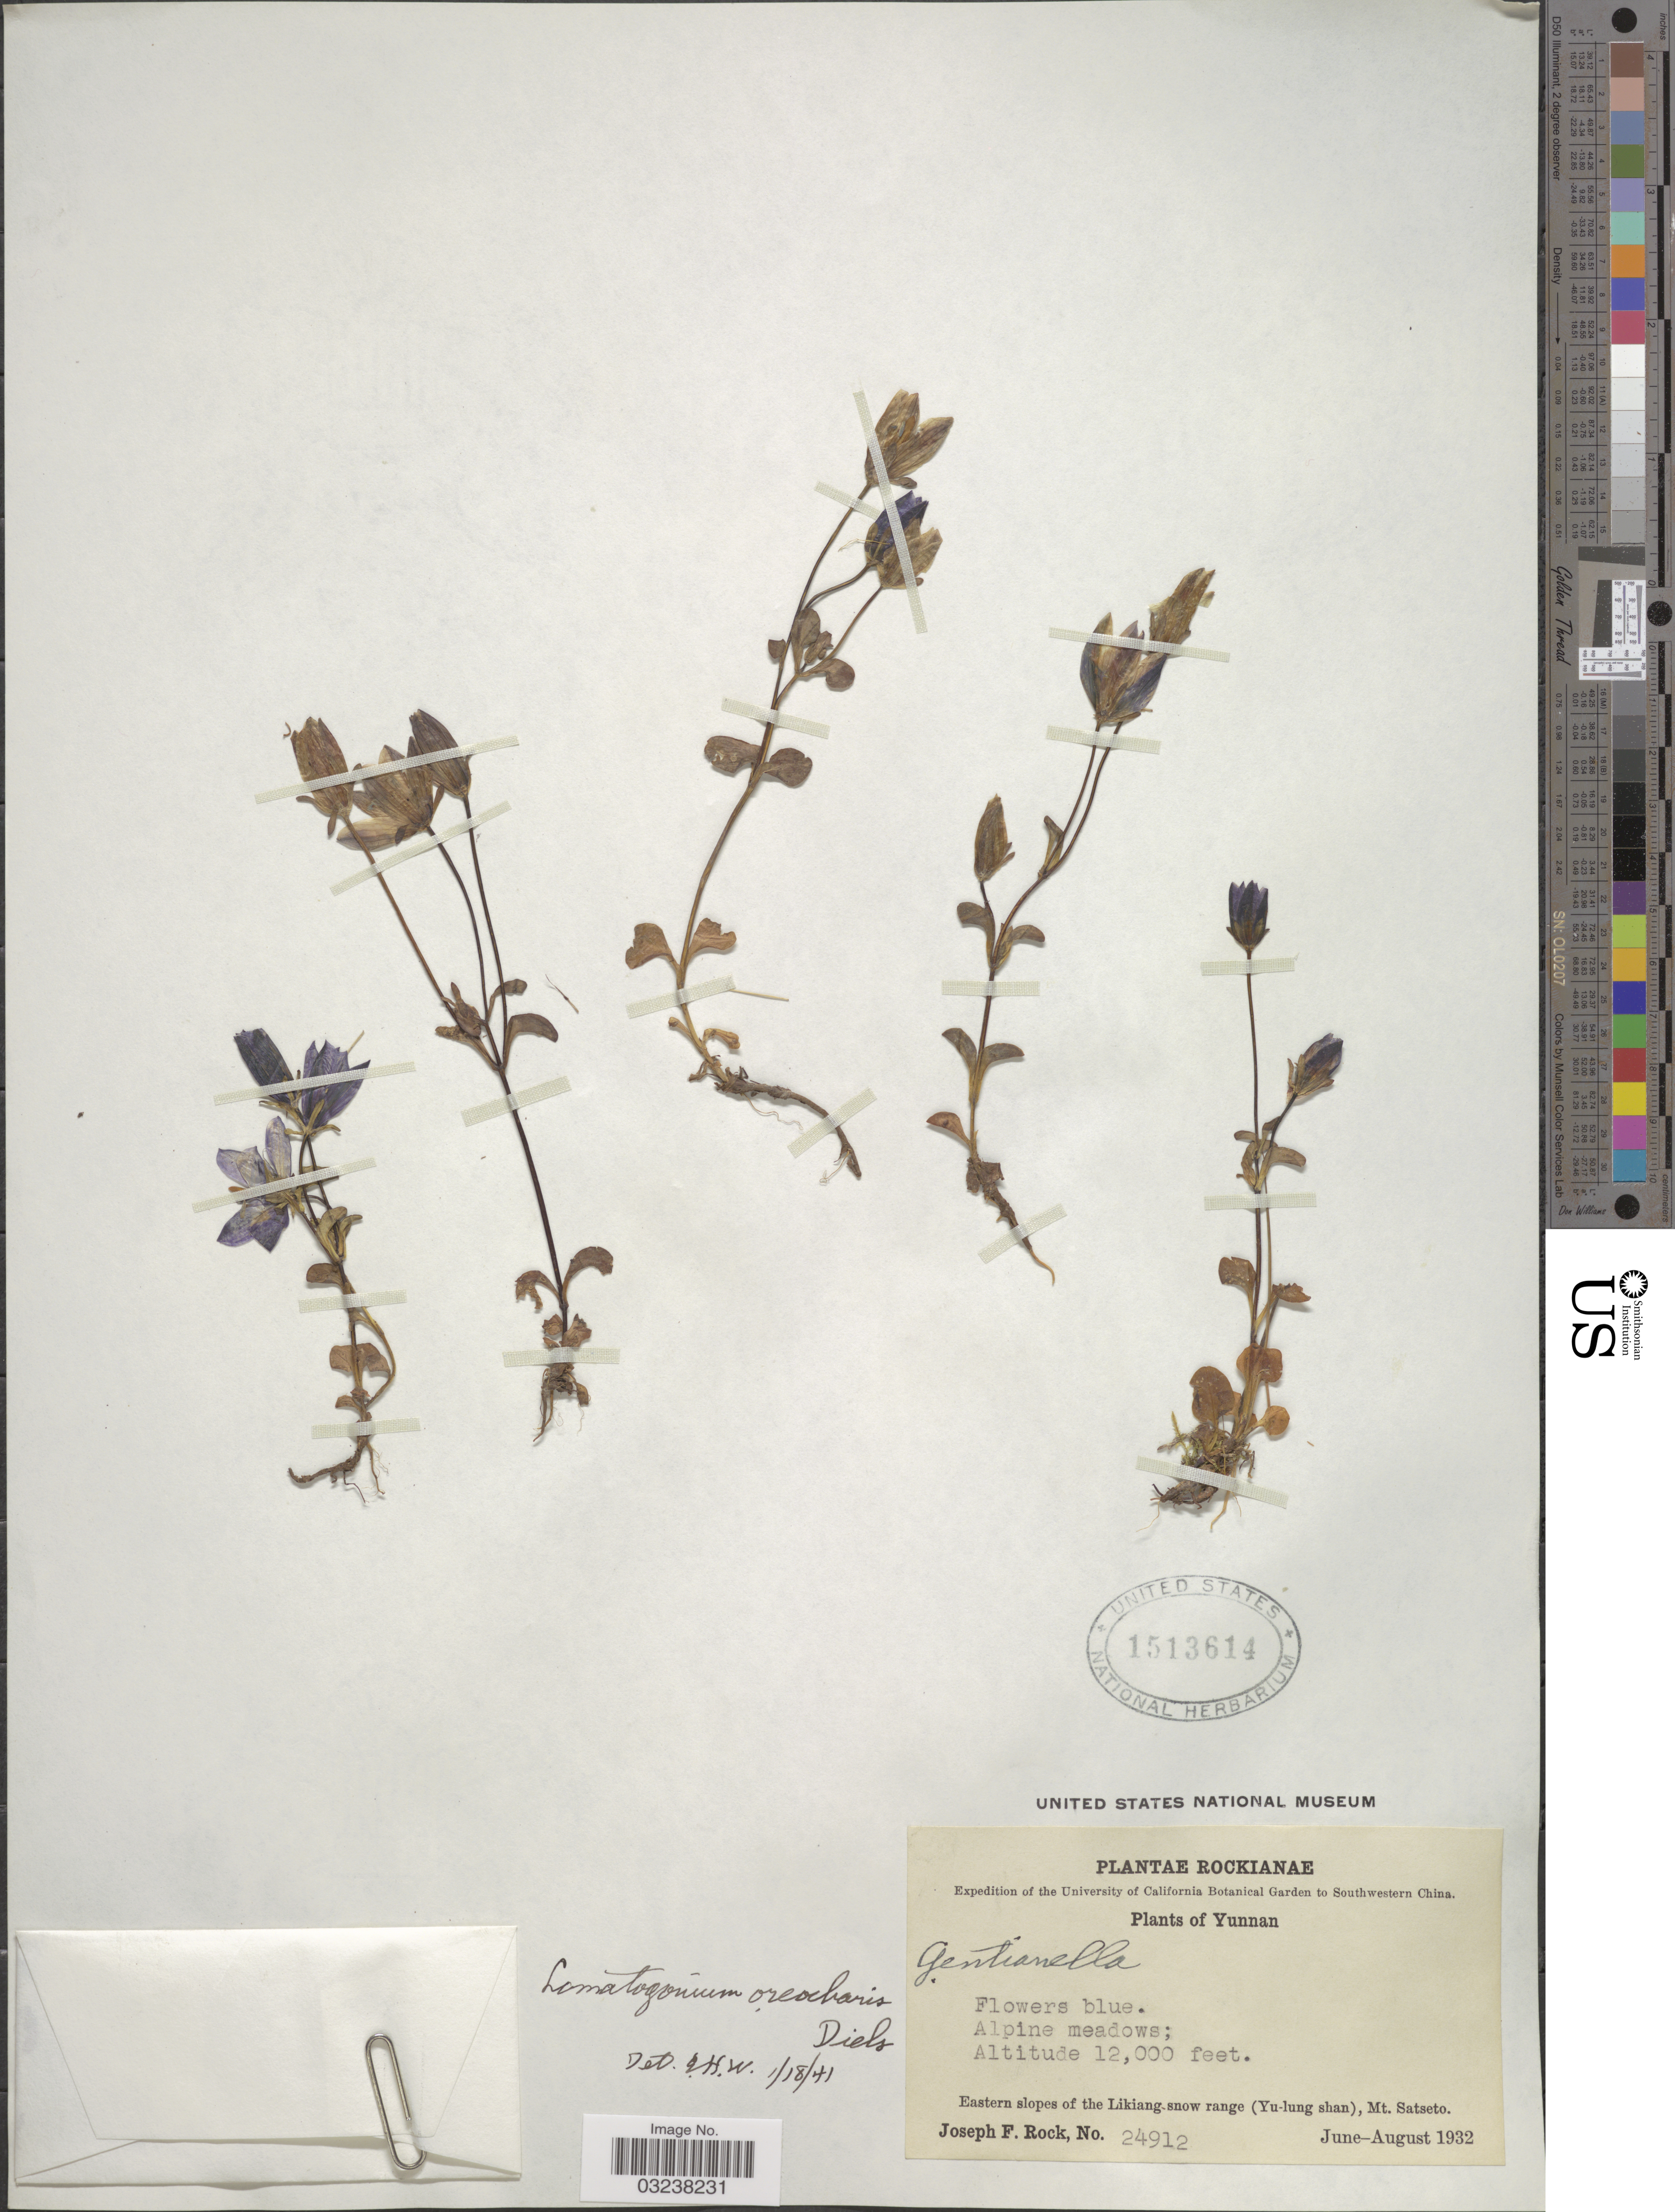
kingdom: Plantae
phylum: Tracheophyta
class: Magnoliopsida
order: Gentianales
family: Gentianaceae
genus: Lomatogonium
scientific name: Lomatogonium oreocharis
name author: (Diels) C. Marquand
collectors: J. F. Rock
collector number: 24912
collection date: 1932-06/1932-08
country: China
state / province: Yunnan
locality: Southwestern China. Eastern slopes of Likiang snow range (Yu-lung shan), Mt. Satseto.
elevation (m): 3658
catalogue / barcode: US 1513614